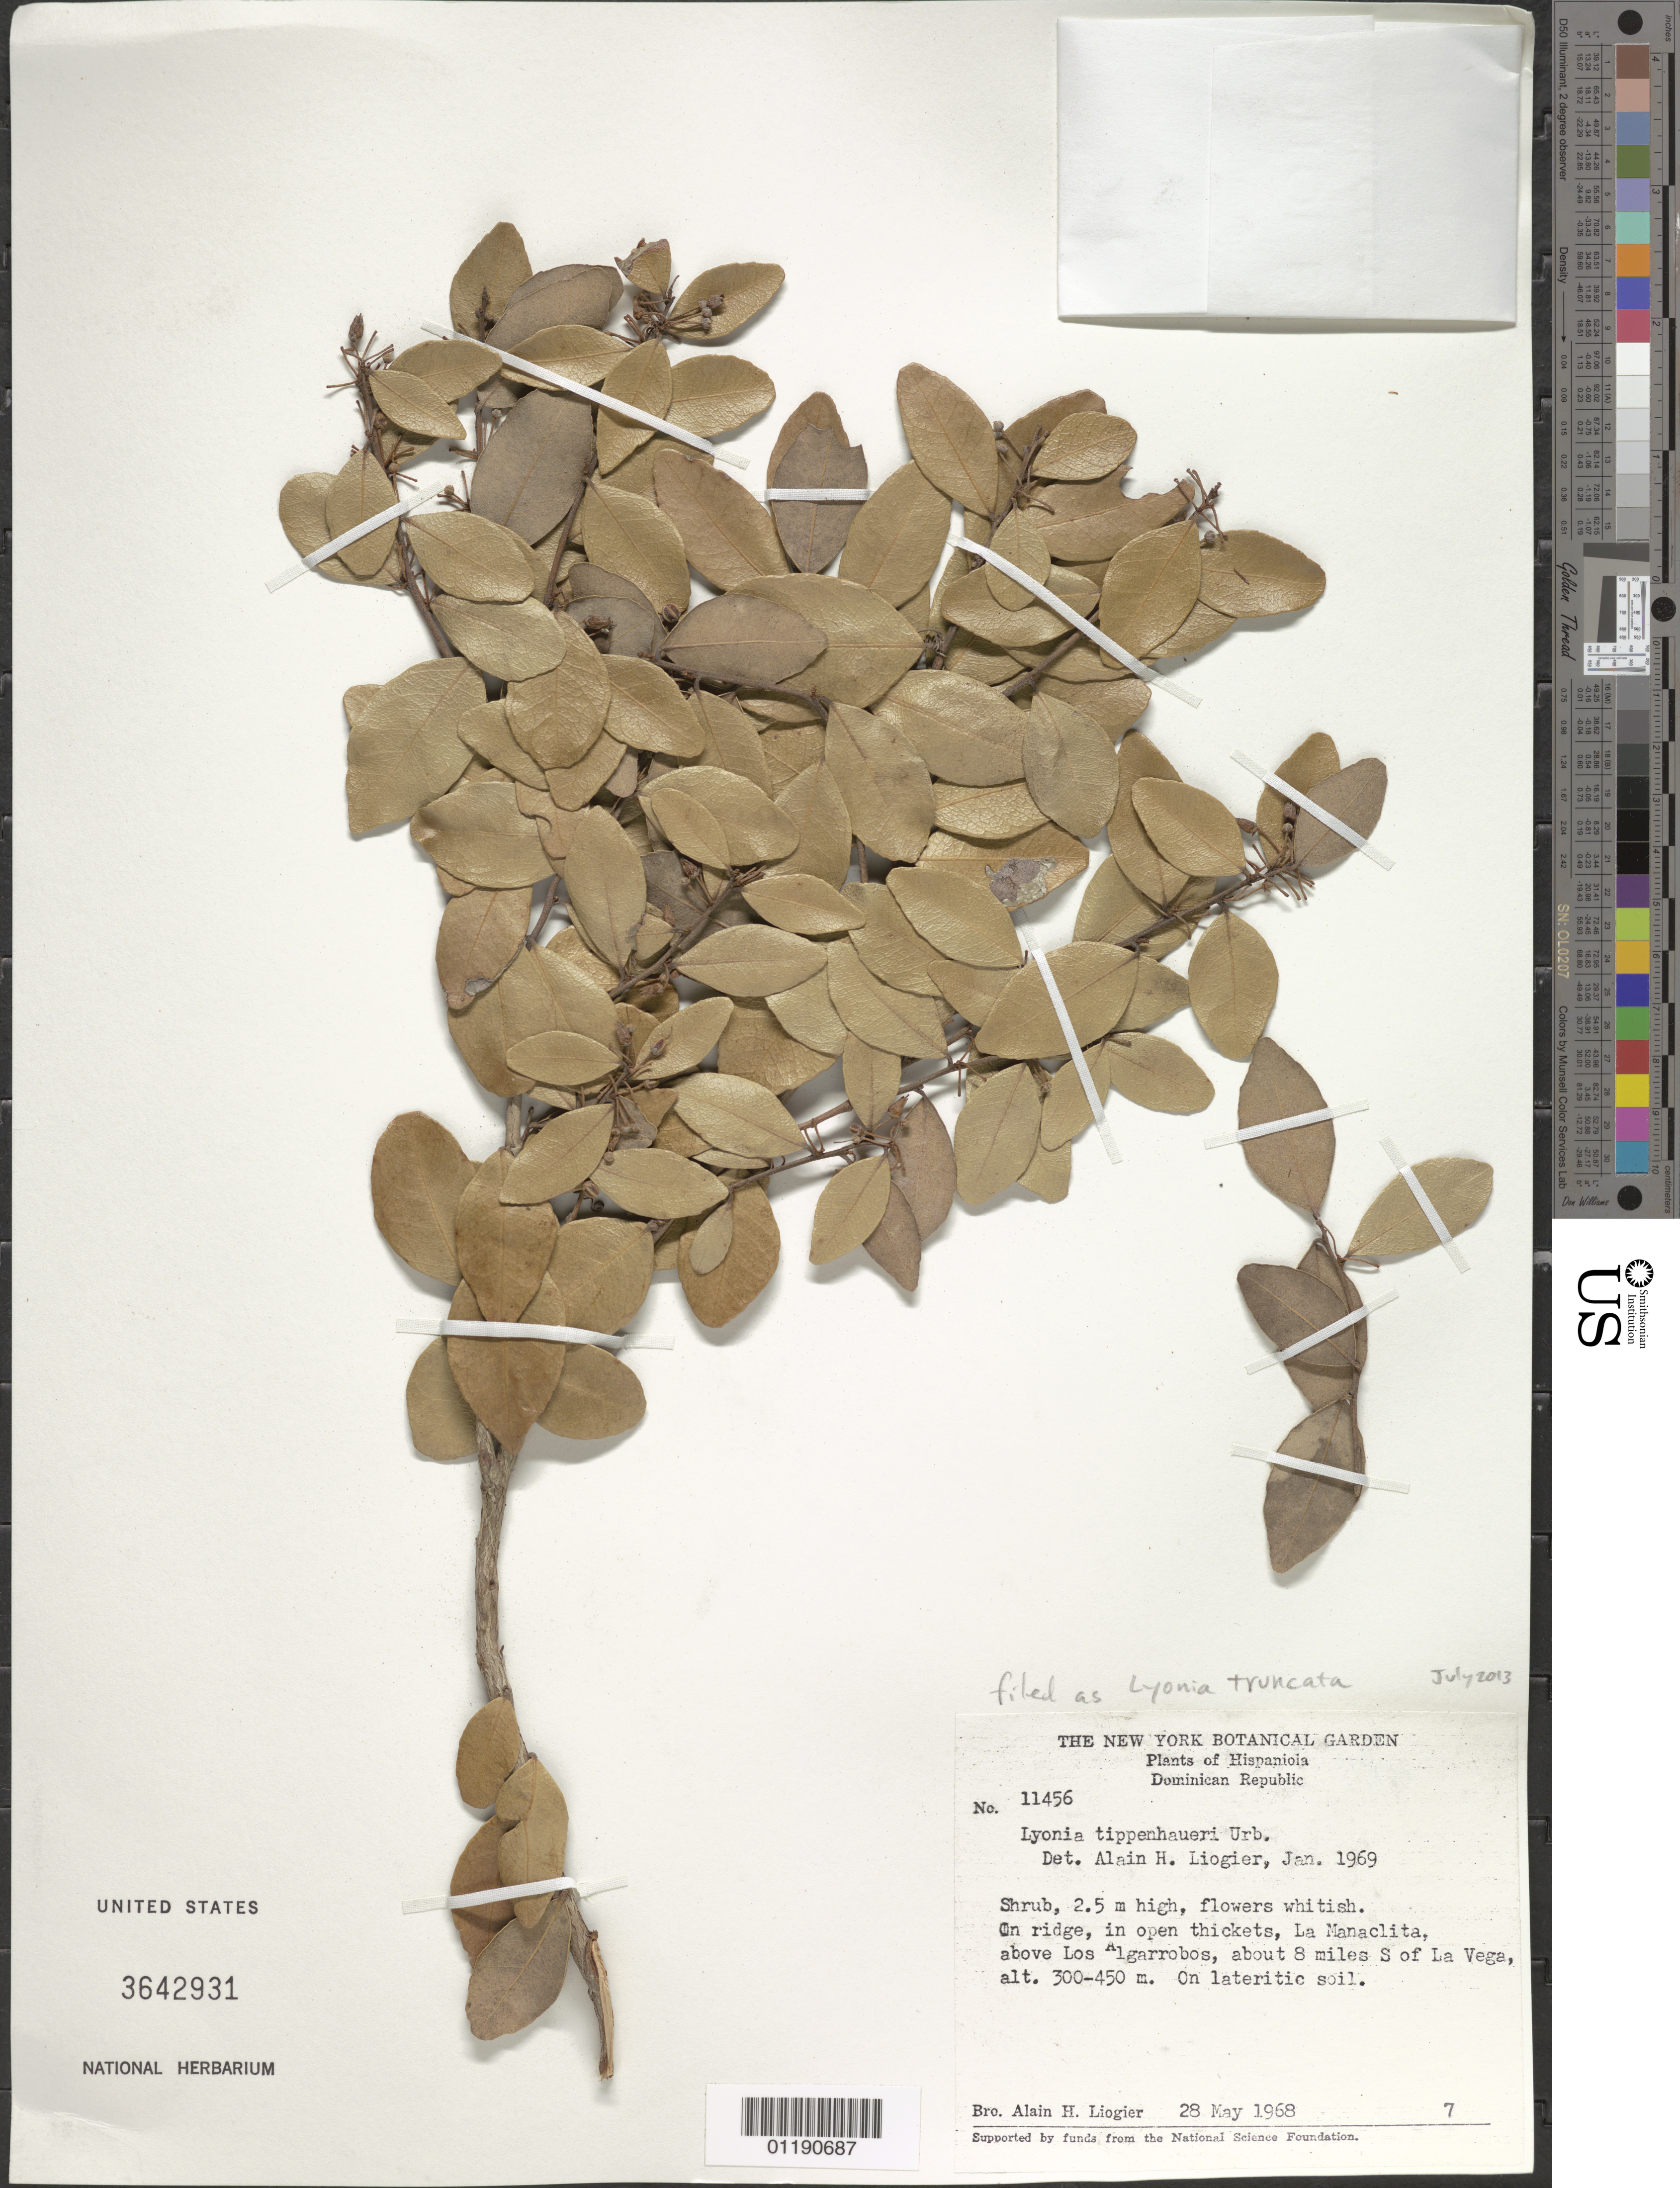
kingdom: Plantae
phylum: Tracheophyta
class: Magnoliopsida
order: Ericales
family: Ericaceae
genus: Lyonia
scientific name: Lyonia truncata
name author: Urb.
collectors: A. H. Liogier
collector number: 11456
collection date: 1968-05-28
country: Dominican Republic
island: Hispaniola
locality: La Manaclita, above Los Algarrobos, about 8 miles S of La Vega.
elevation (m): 300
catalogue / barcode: US 3642931